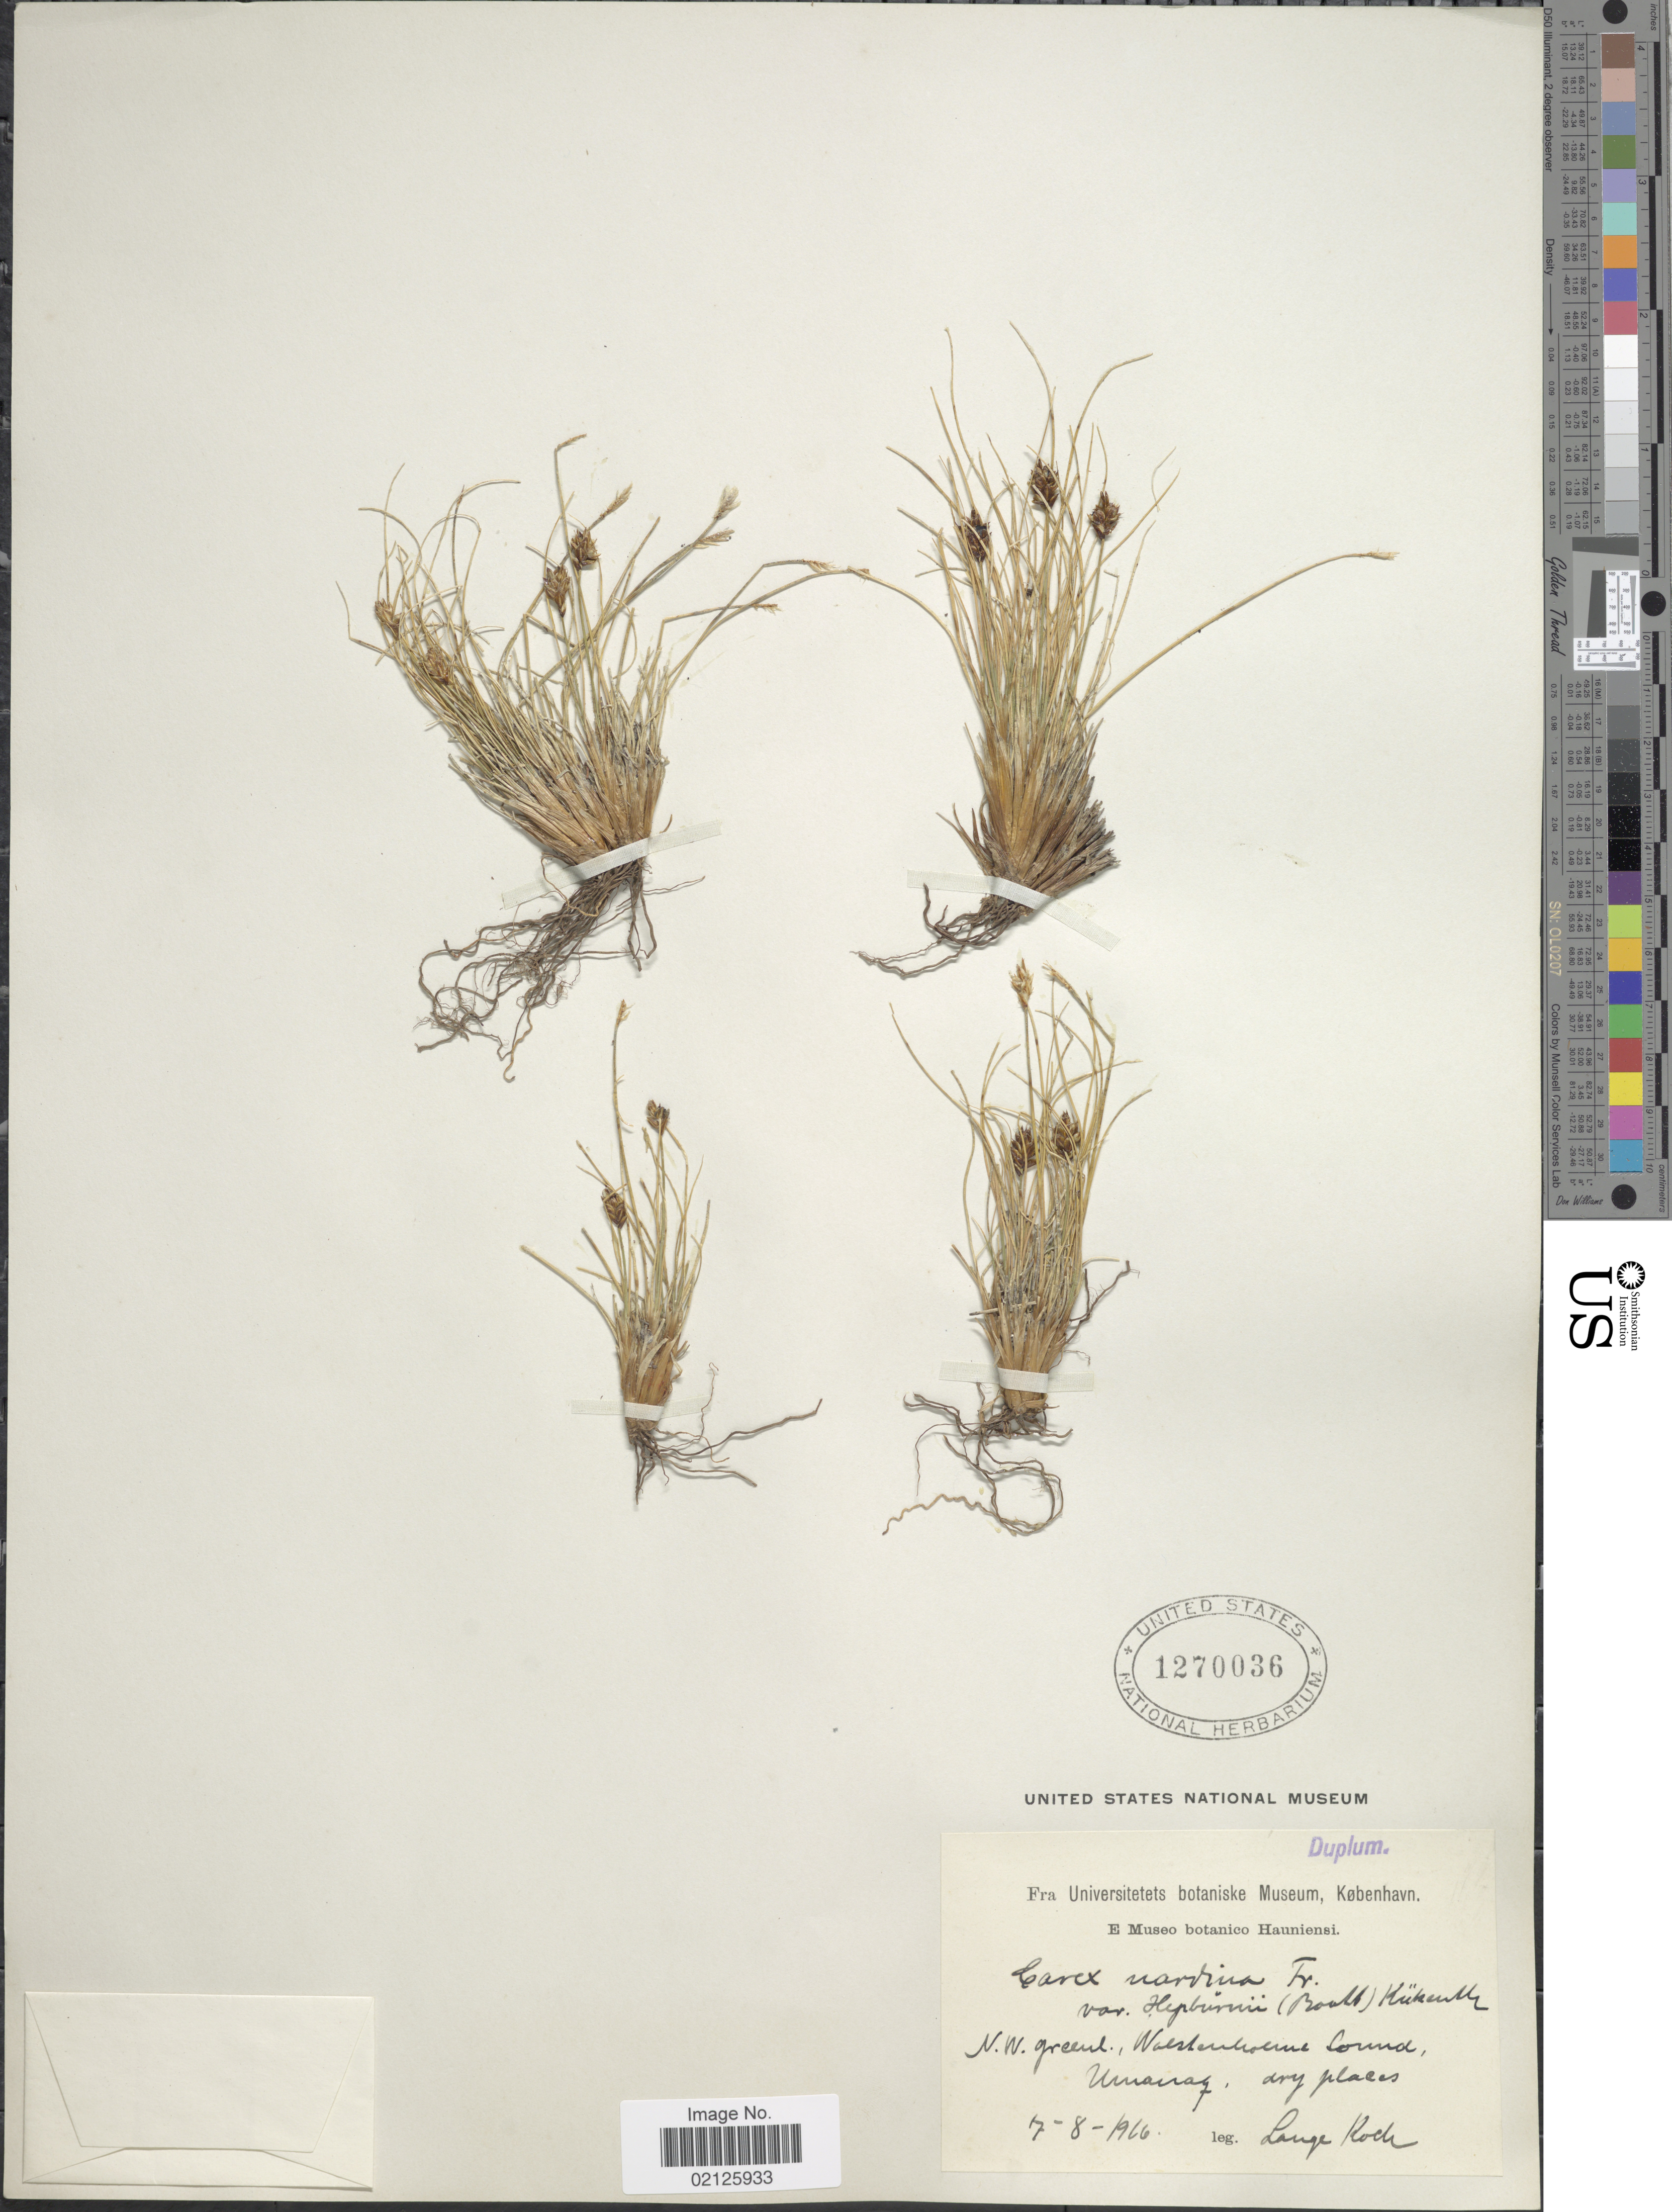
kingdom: Plantae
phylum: Tracheophyta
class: Liliopsida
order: Poales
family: Cyperaceae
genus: Carex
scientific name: Carex nardina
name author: (Hornem.) Fr.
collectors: L. Koch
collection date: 1966-08-07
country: Greenland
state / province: Avannaata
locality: N.W. Greenl., Wolstenholme Sound, Umanaq, Qaasuitsup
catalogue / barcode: US 1270036